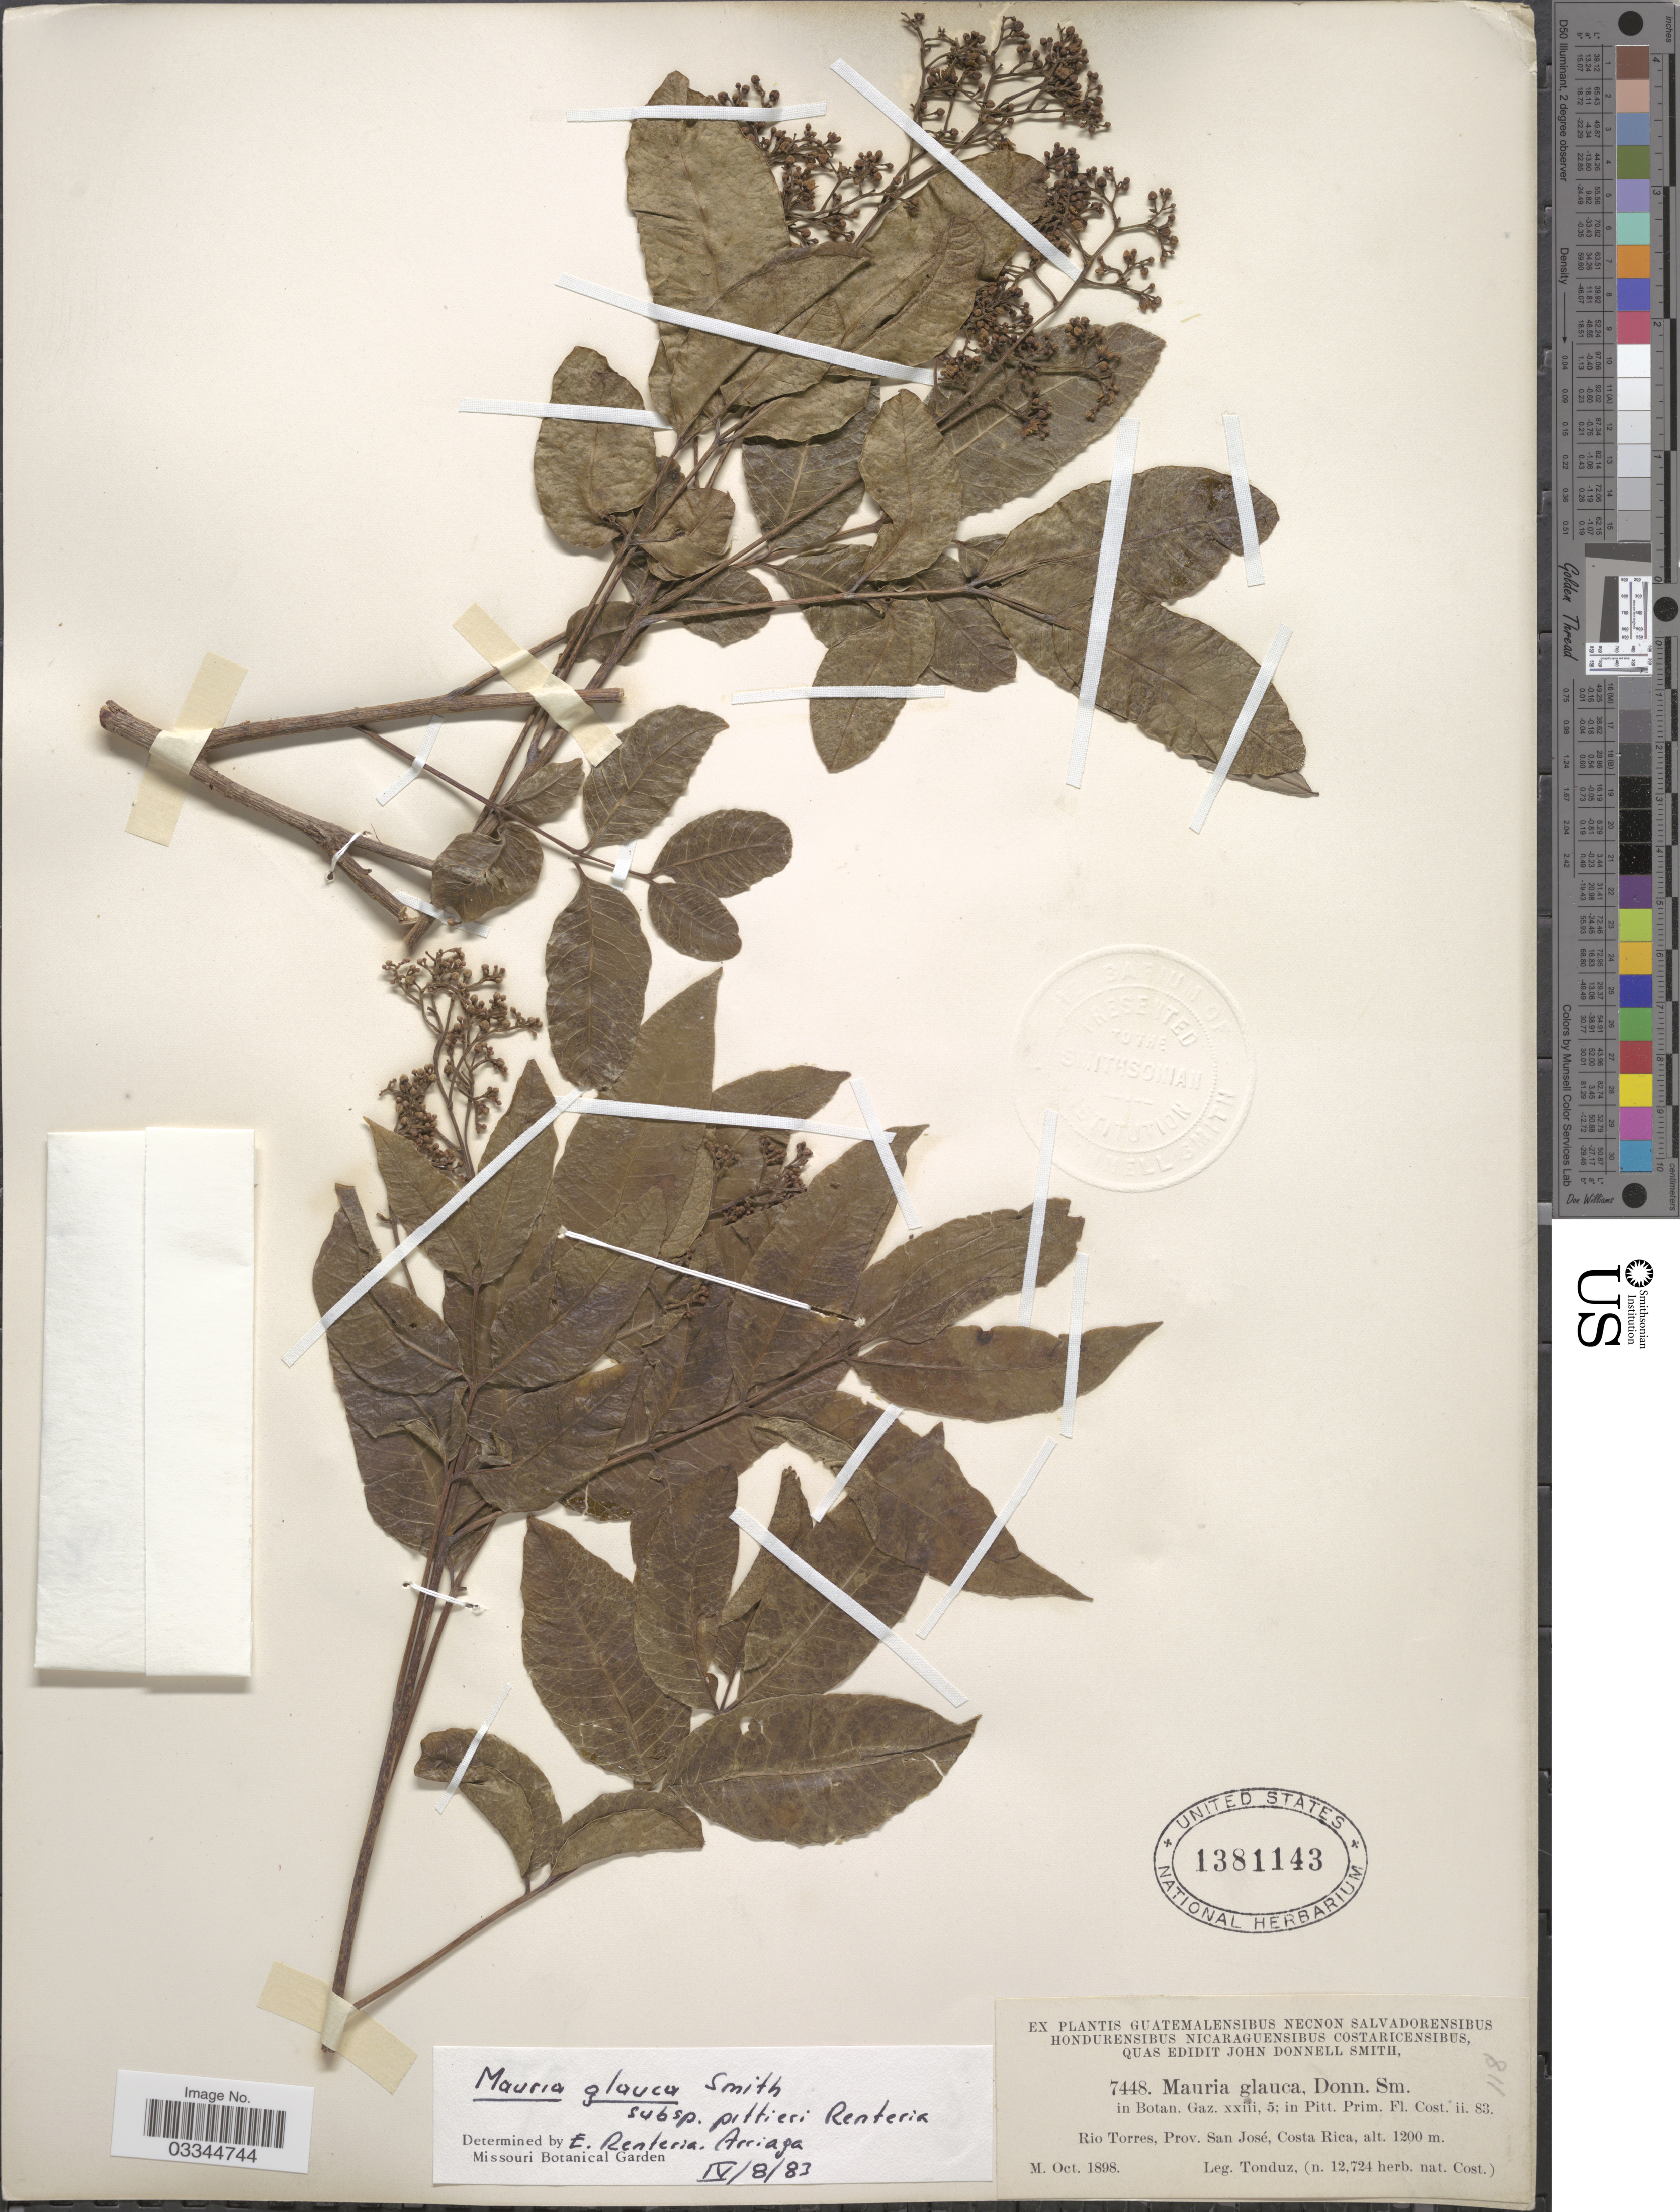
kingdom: Plantae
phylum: Tracheophyta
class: Magnoliopsida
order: Sapindales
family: Anacardiaceae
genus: Mauria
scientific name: Mauria glauca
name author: Donn. Sm.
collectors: Tonduz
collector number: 7448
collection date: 1898-10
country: Costa Rica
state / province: San José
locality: Rio Torres.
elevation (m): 1200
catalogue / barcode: US 1381143